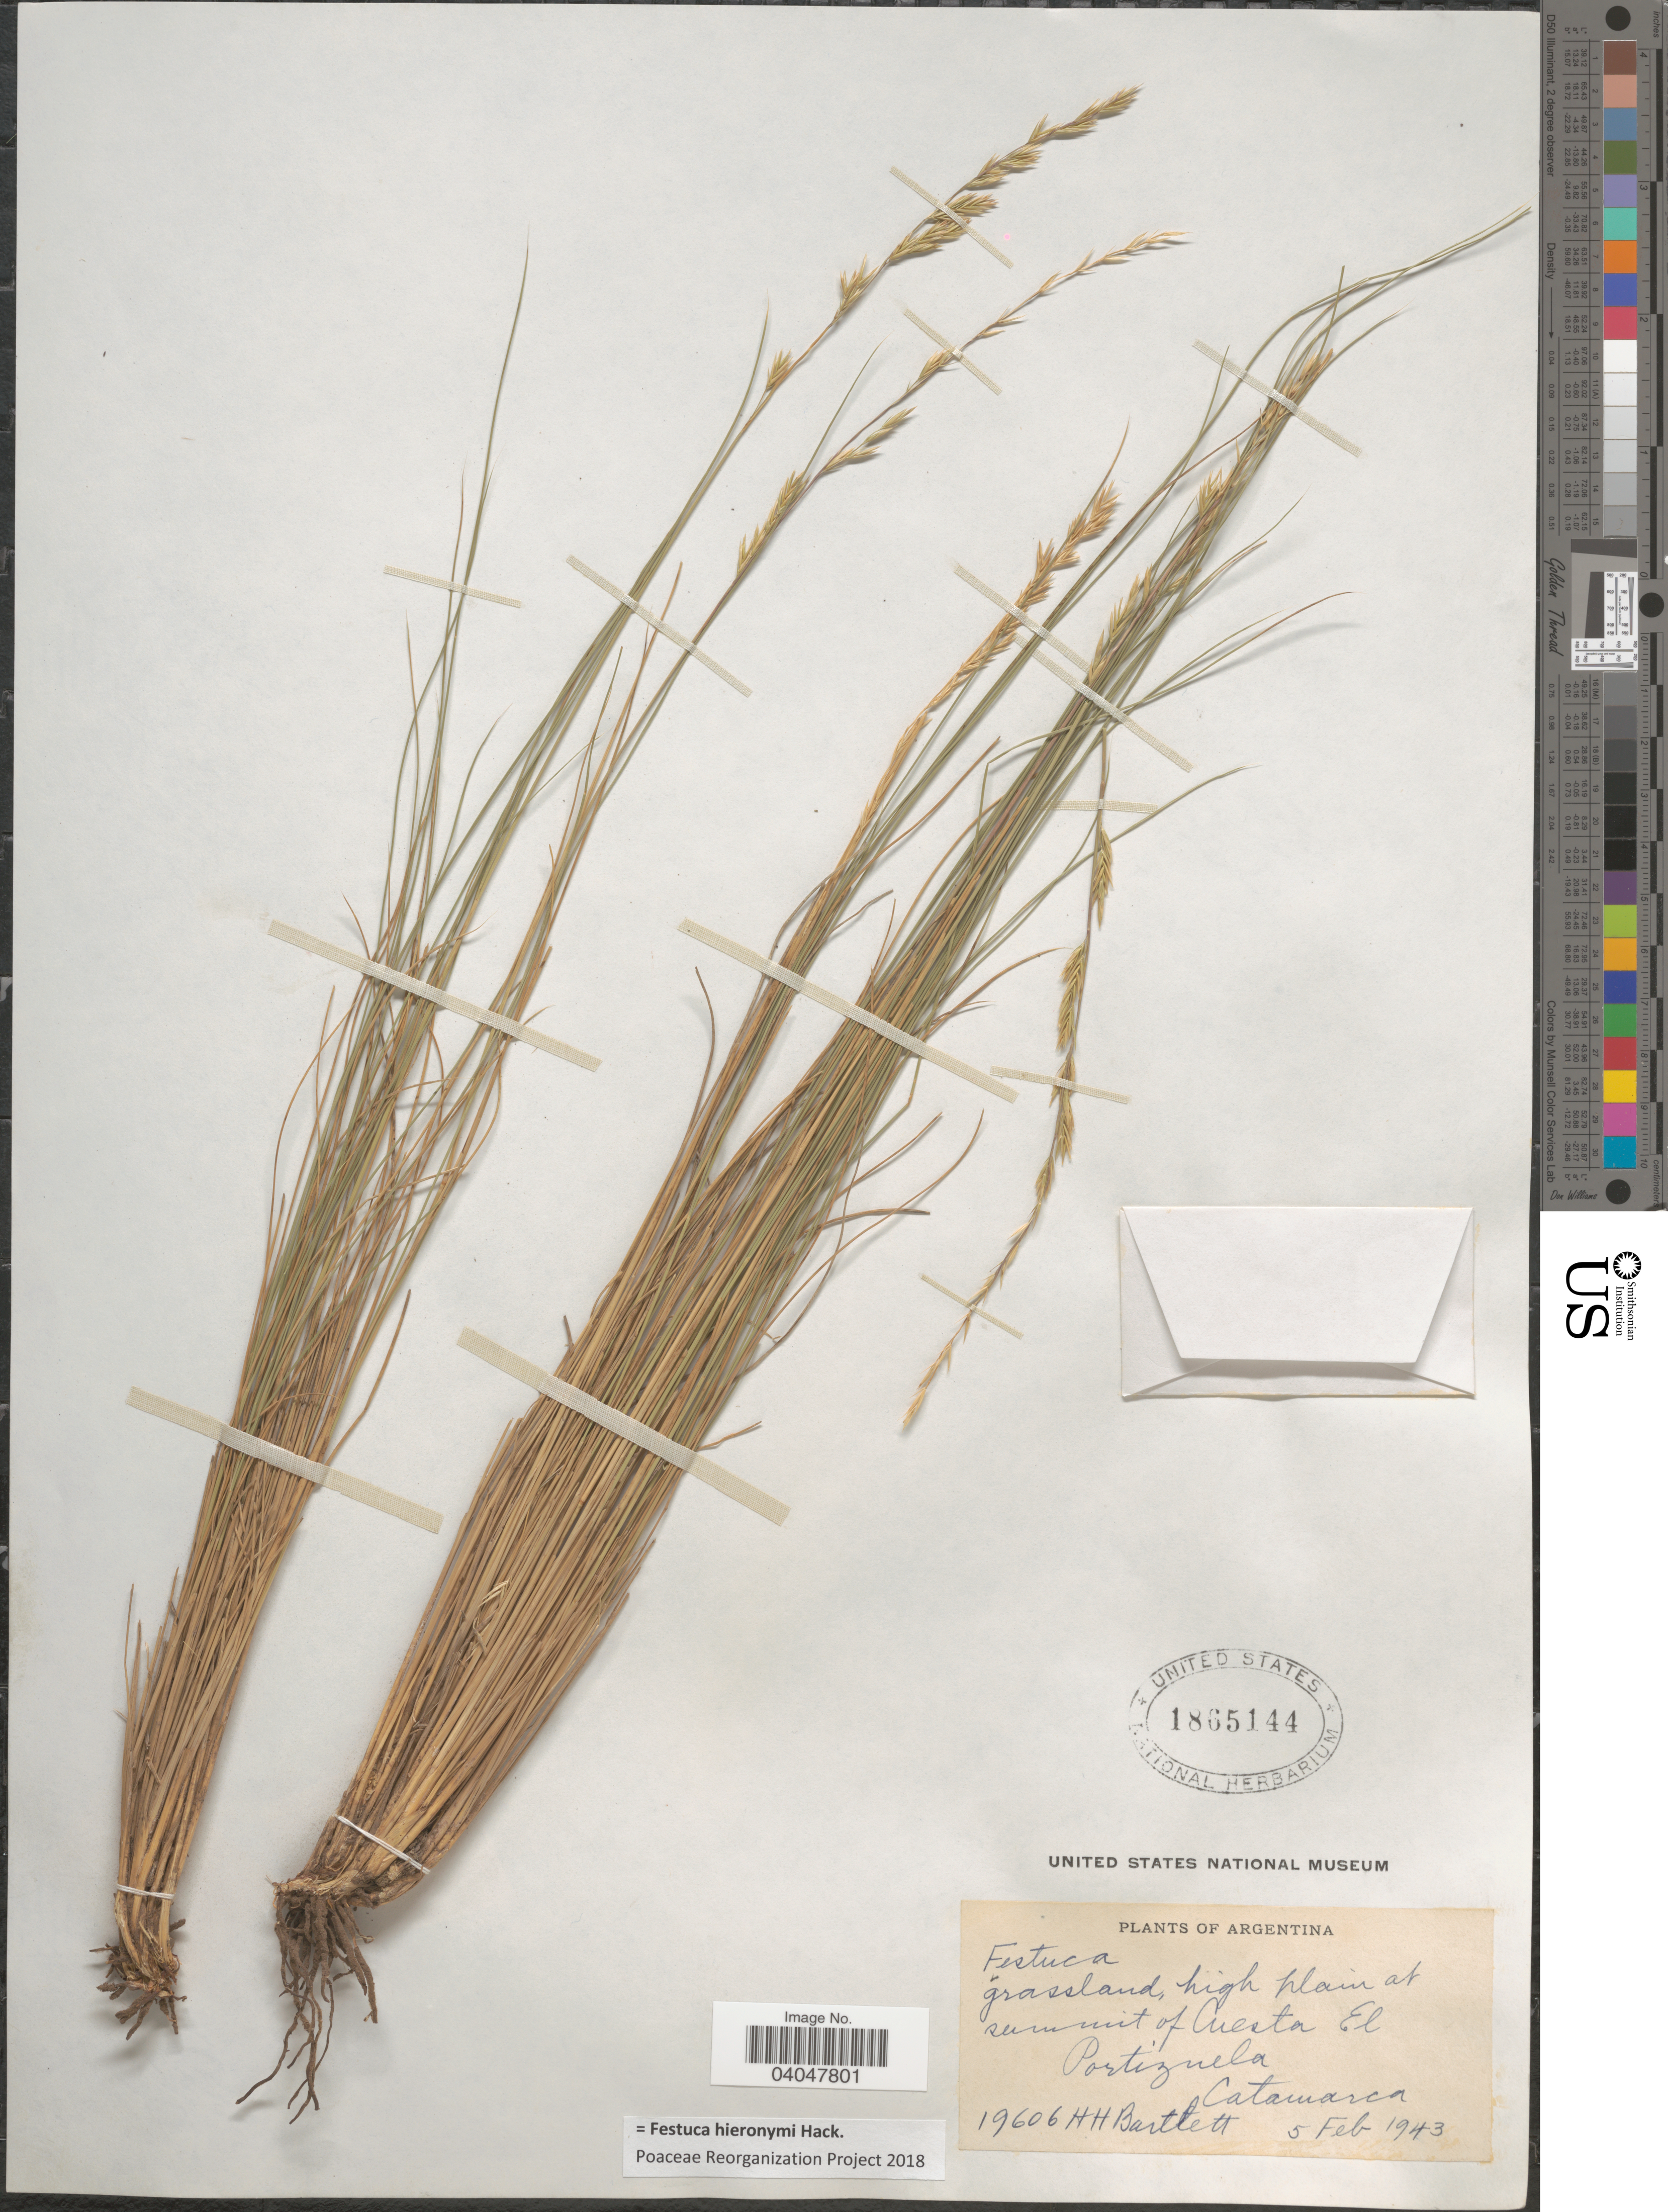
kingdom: Plantae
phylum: Tracheophyta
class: Liliopsida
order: Poales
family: Poaceae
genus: Festuca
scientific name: Festuca hieronymi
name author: Hack.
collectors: H. H. Bartlett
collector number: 19606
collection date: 1943-02-05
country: Argentina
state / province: Catamarca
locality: Grassland, high plain at summit of Cuesta El Portizuela.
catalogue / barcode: US 1865144